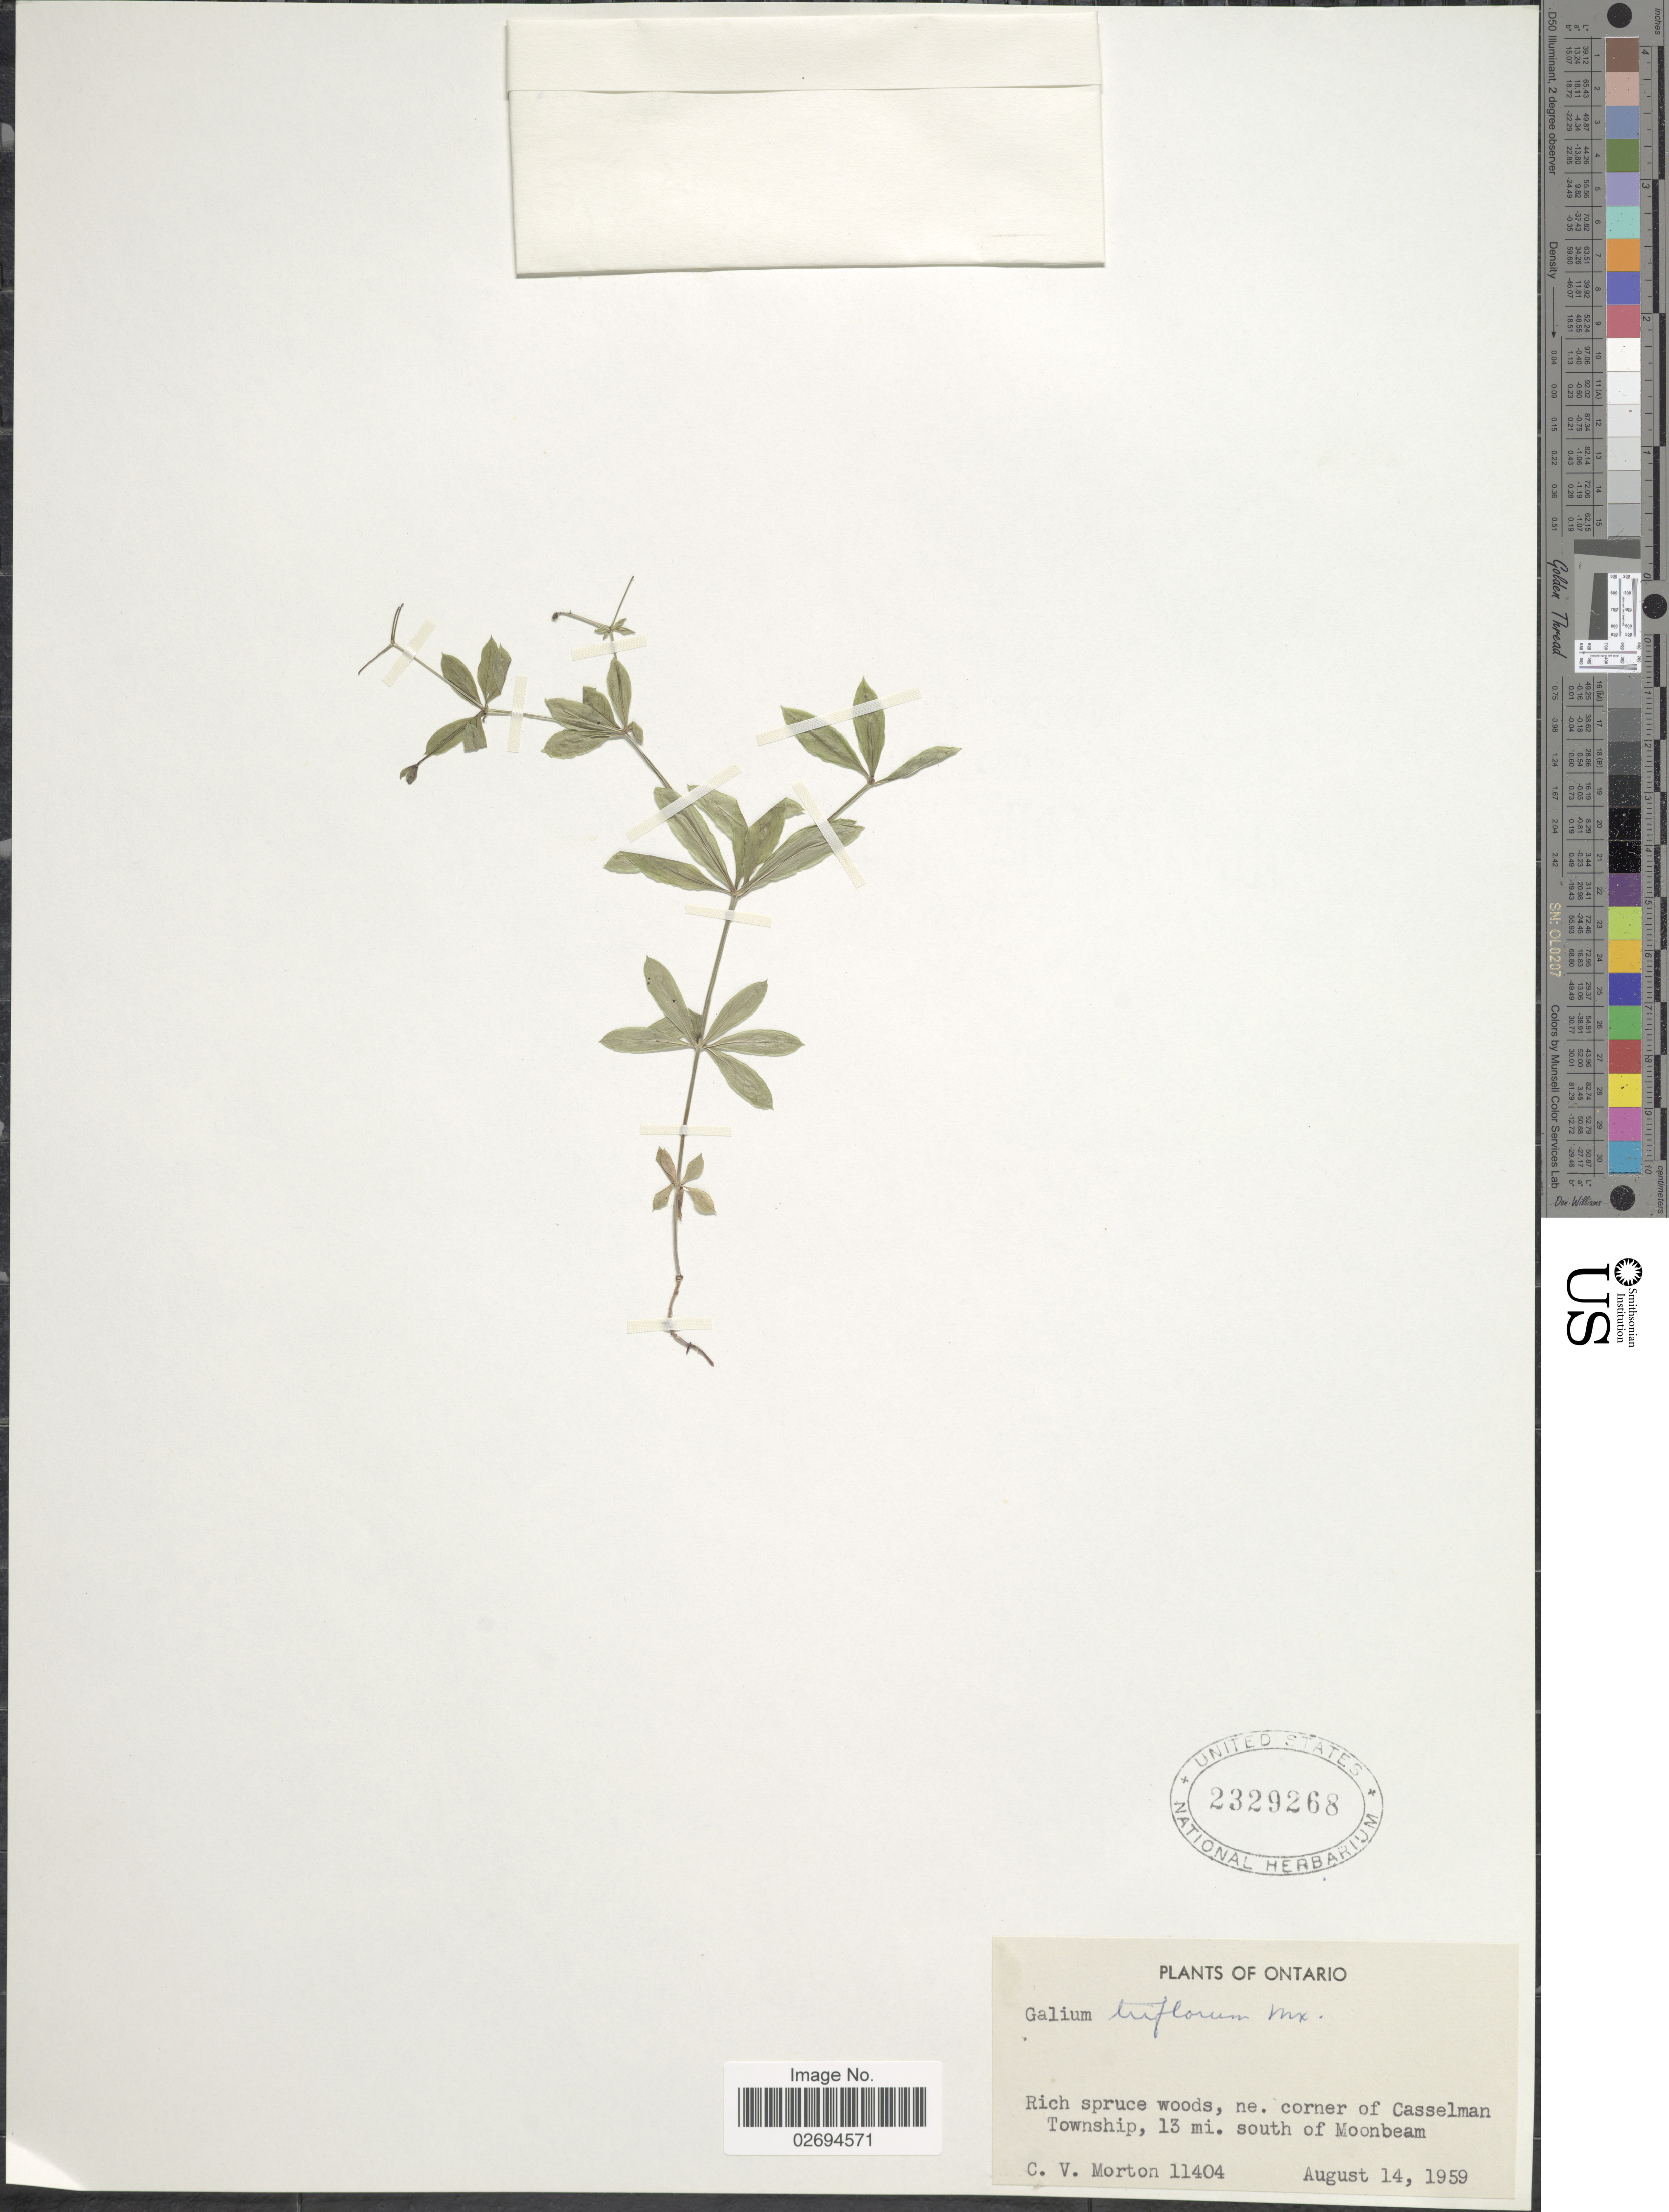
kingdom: Plantae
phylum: Tracheophyta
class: Magnoliopsida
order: Gentianales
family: Rubiaceae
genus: Galium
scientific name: Galium triflorum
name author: Michx.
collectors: C. V. Morton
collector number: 11404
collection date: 1959-08-14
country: Canada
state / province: Ontario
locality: Ne. corner of Casselman Township, 13 mi. south of Moonbeam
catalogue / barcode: US 2329268